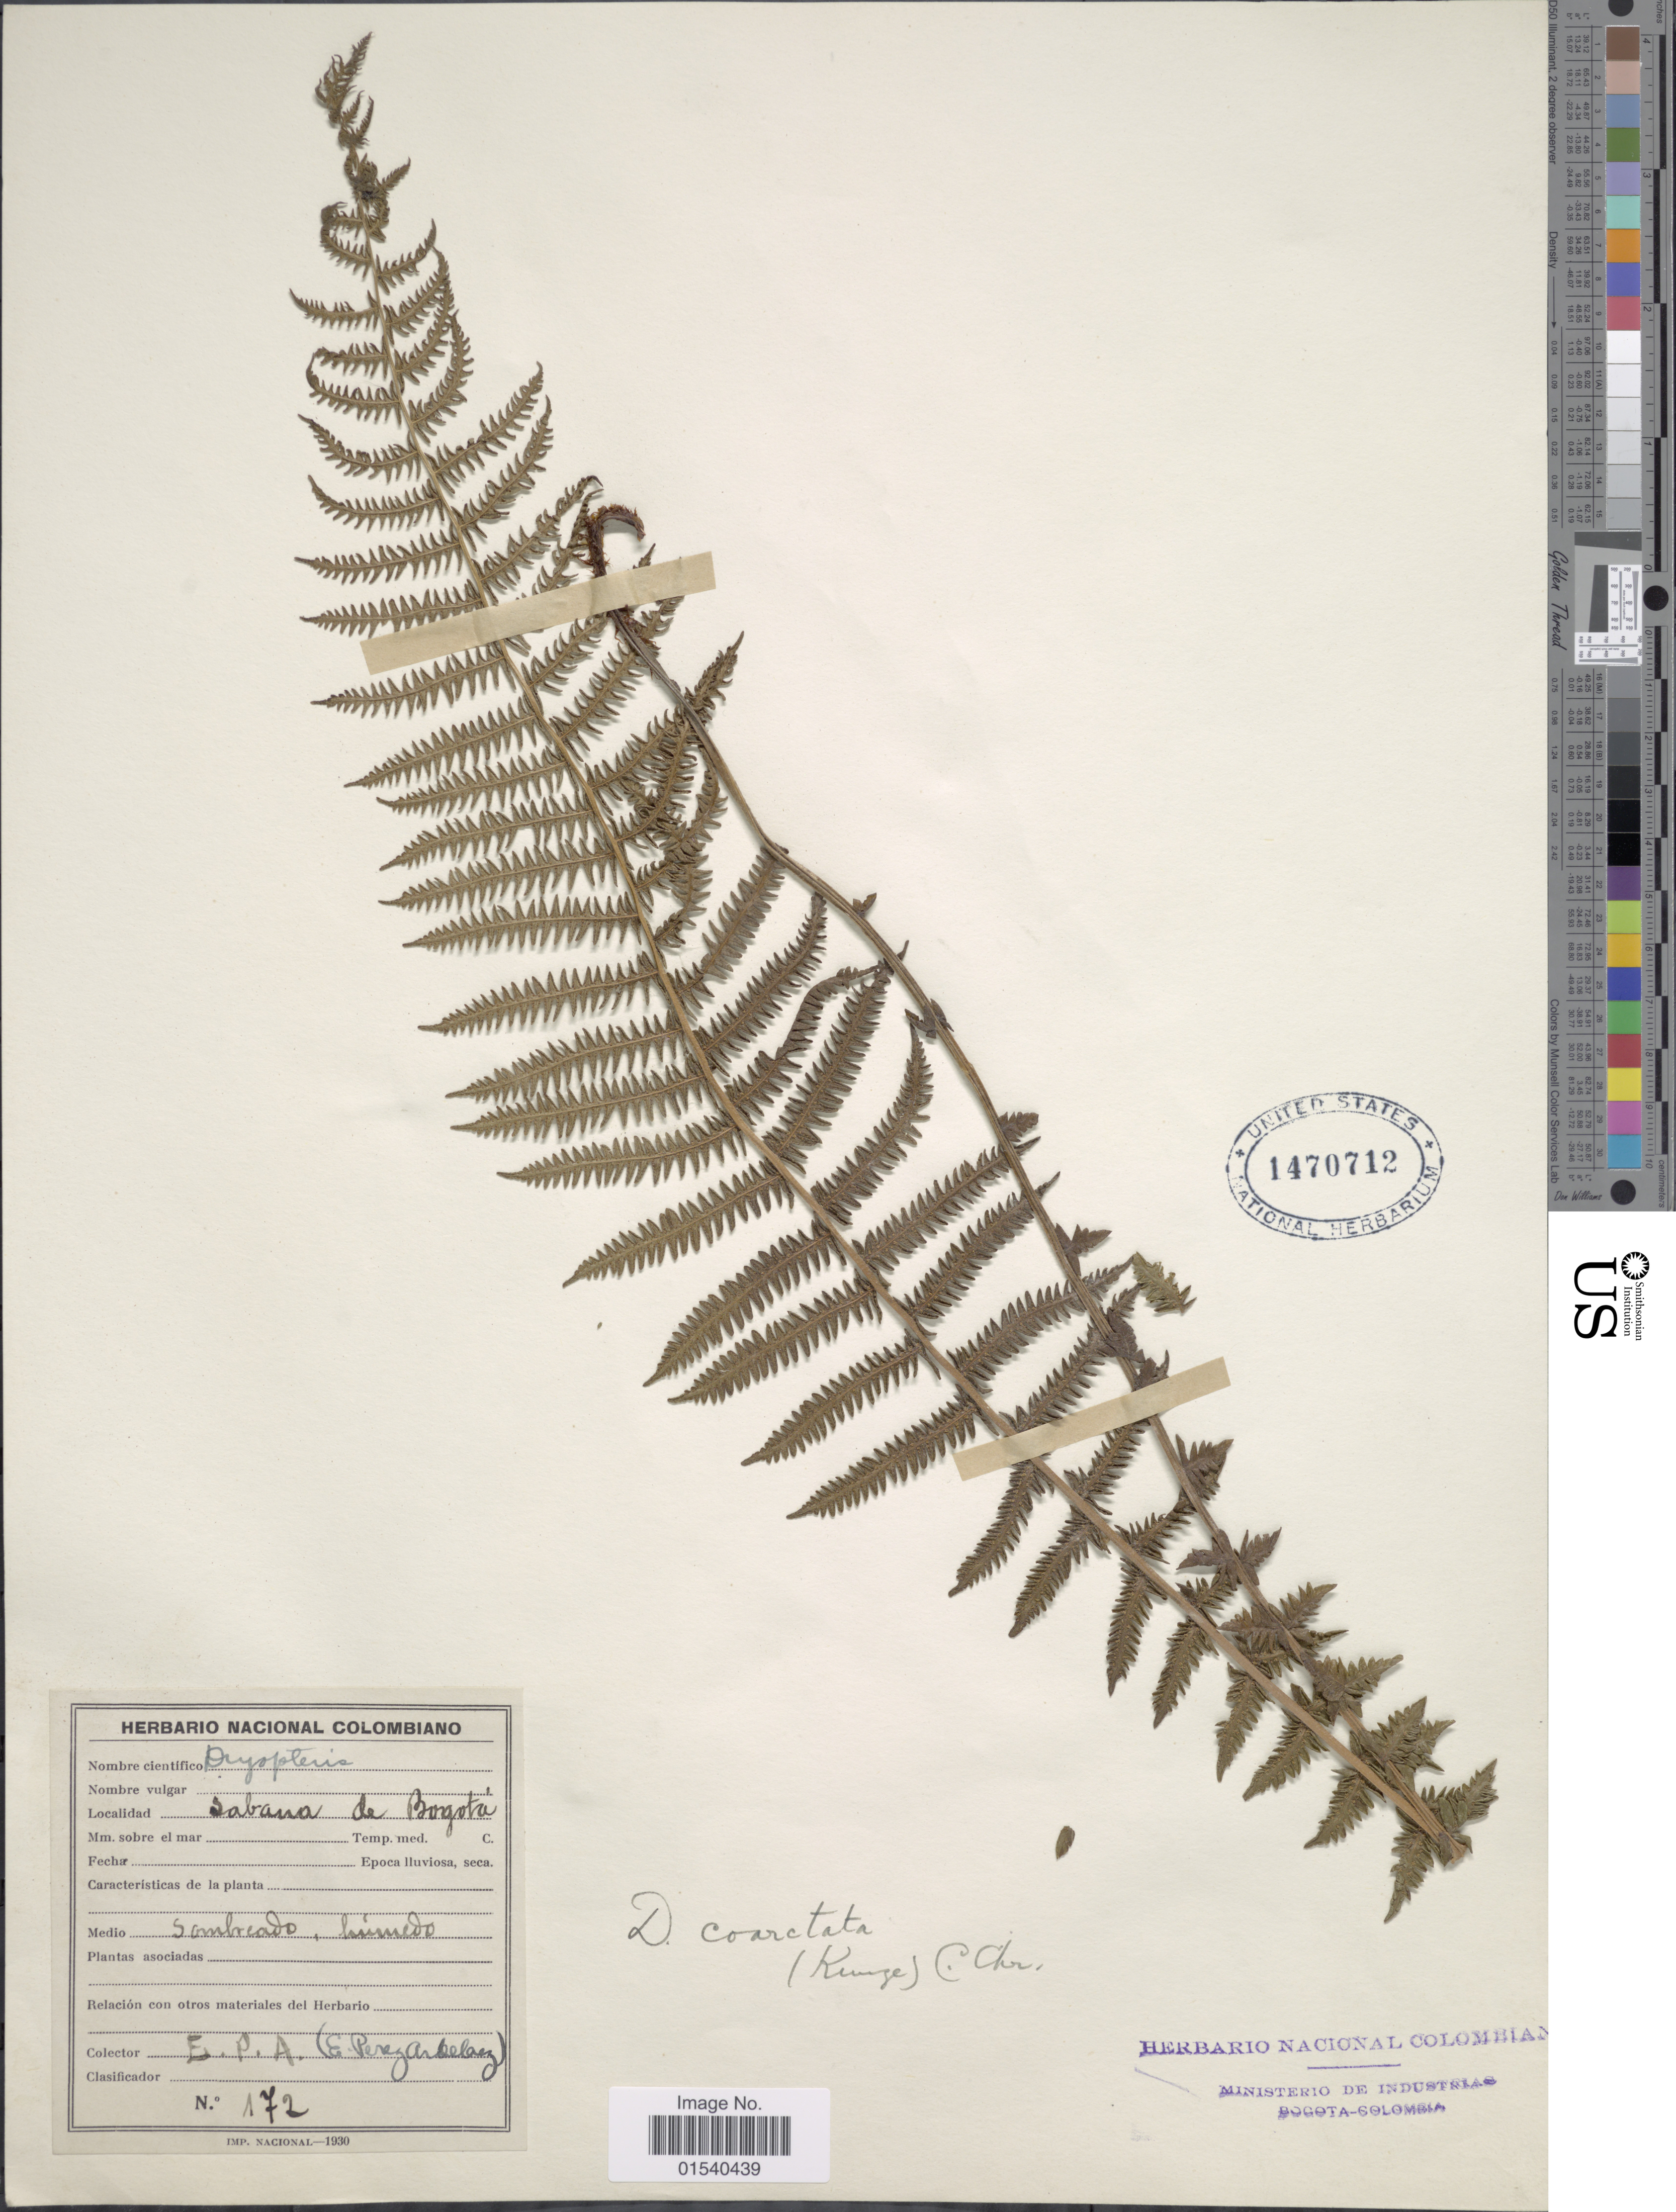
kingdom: Plantae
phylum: Tracheophyta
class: Polypodiopsida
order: Polypodiales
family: Thelypteridaceae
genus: Amauropelta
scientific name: Amauropelta opposita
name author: (Vahl) Pic. Serm.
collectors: E. Pérez Arbeláez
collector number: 172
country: Colombia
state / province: Bogota D.C.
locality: Sabana de Bogotá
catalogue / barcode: US 1470712